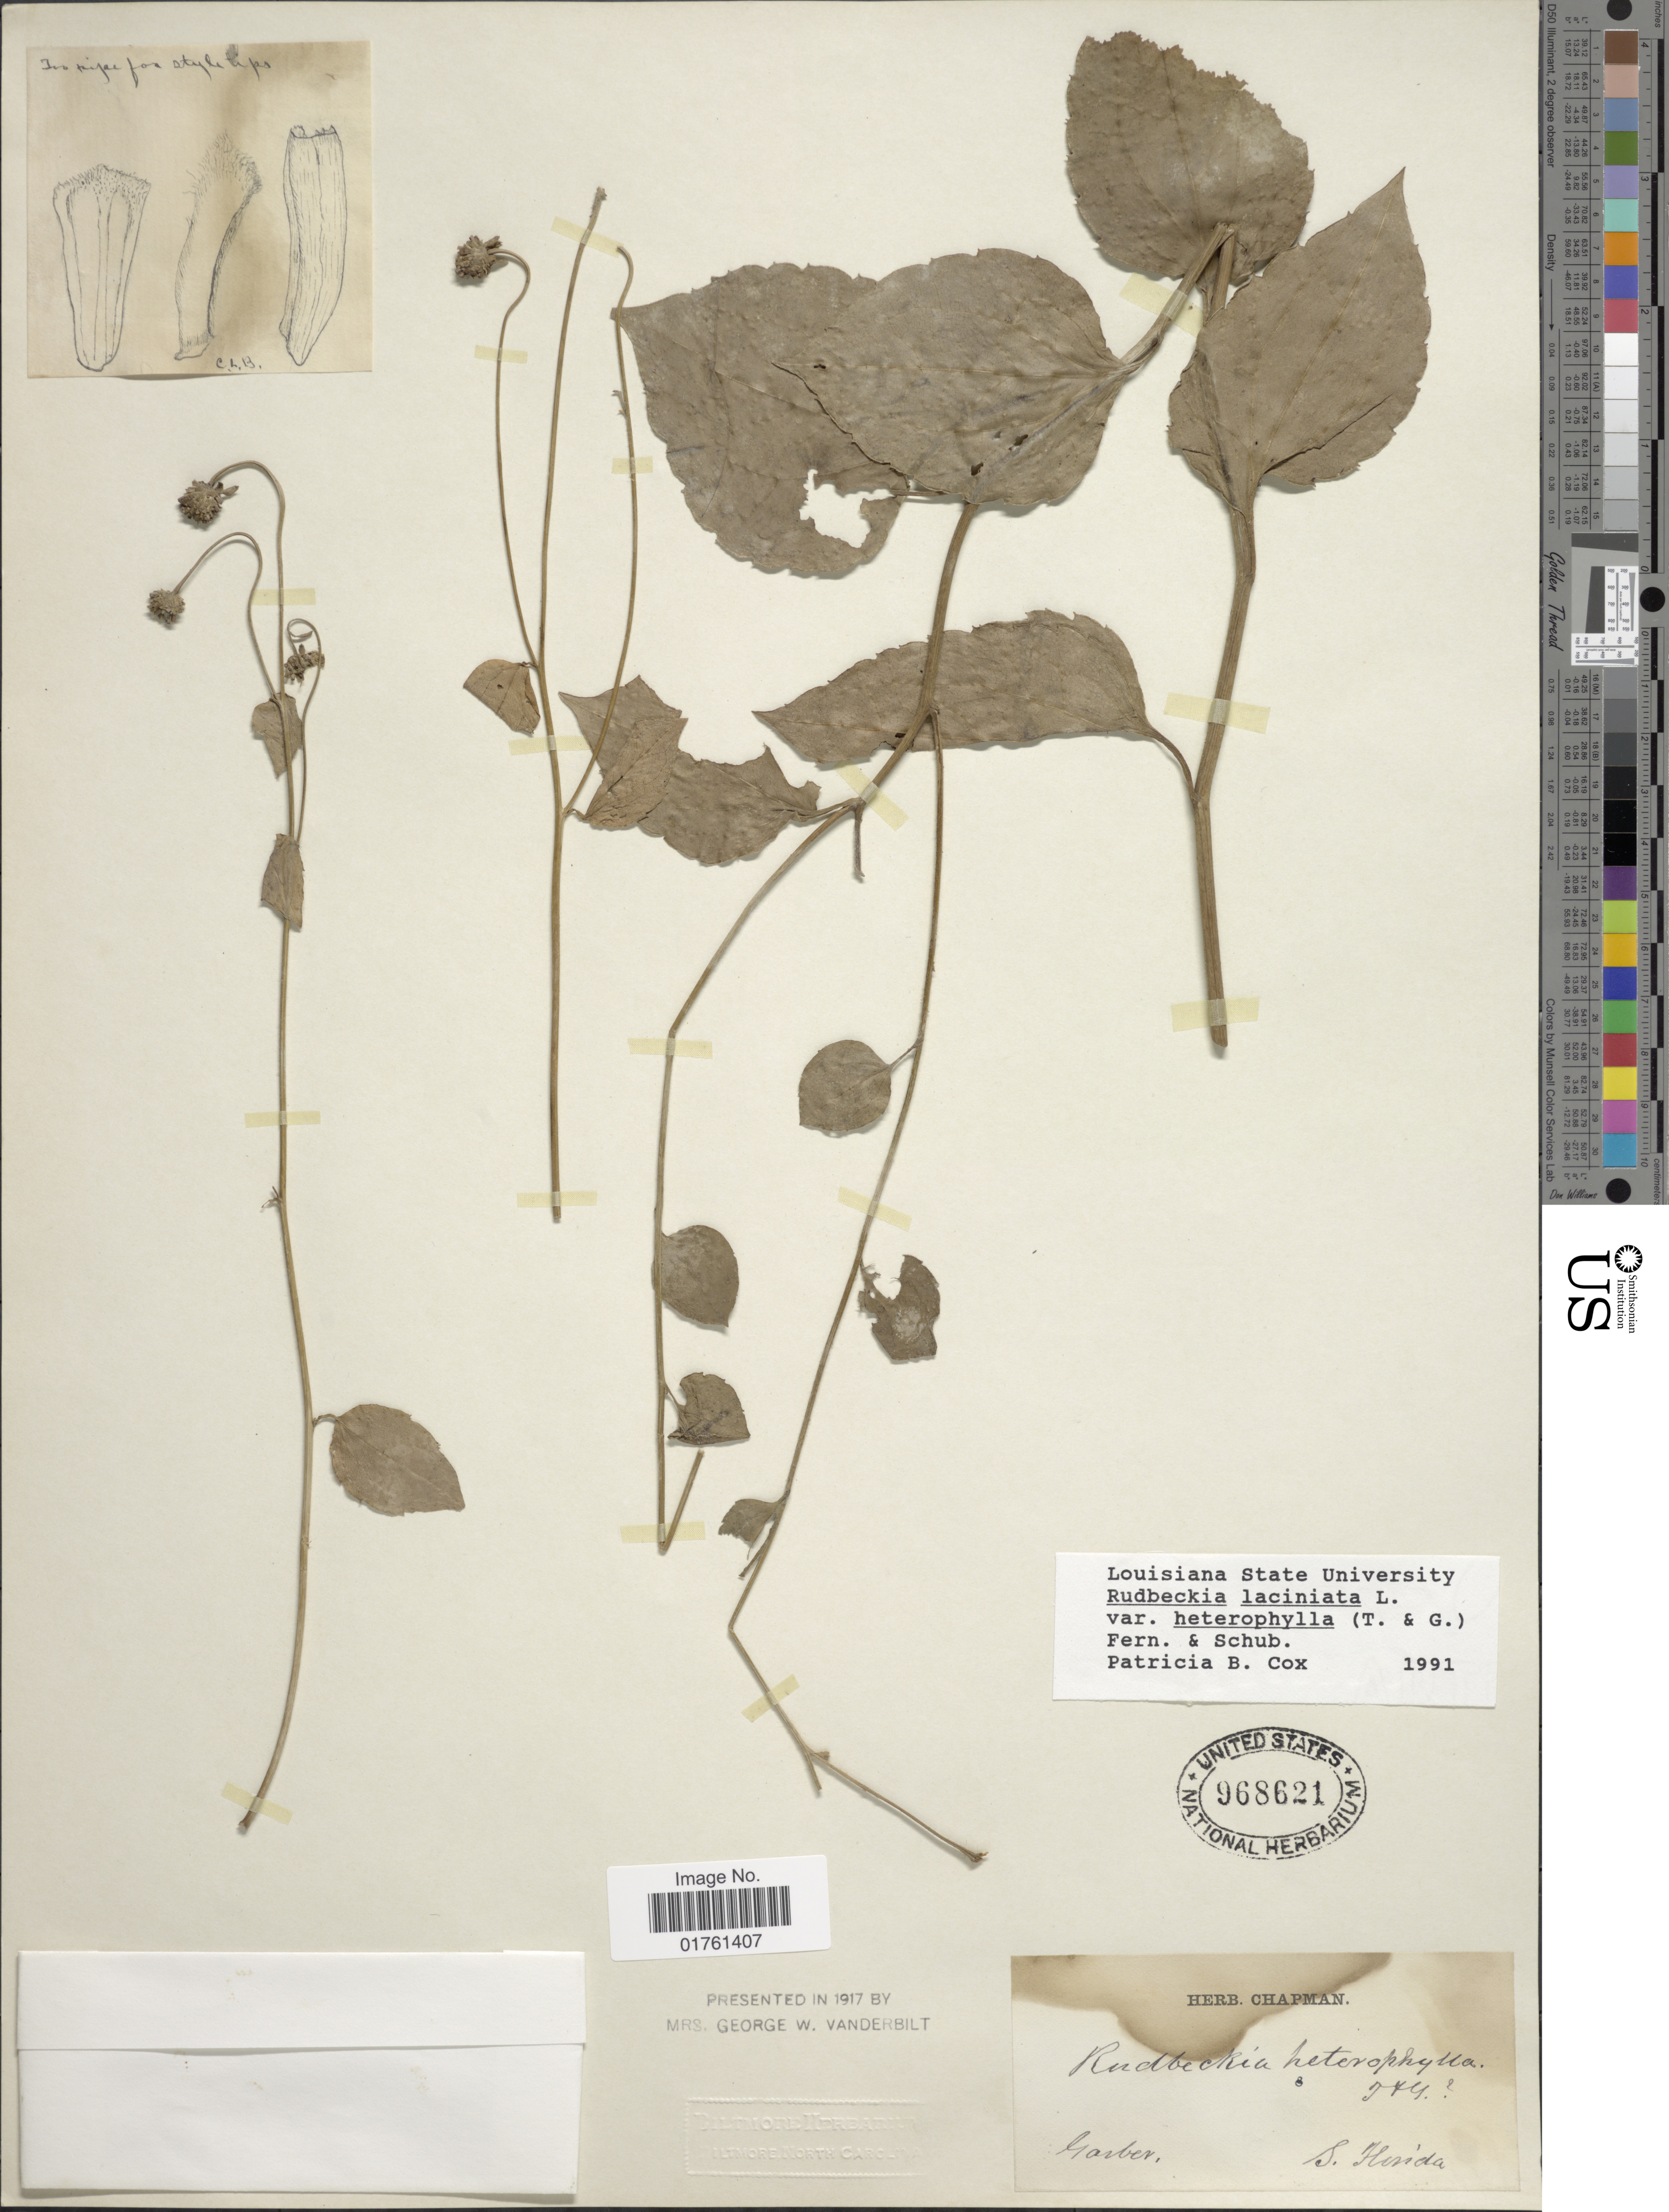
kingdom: Plantae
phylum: Tracheophyta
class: Magnoliopsida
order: Asterales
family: Asteraceae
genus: Rudbeckia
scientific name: Rudbeckia laciniata var. heterophylla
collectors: -- Garber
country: United States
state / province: Florida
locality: S. Florida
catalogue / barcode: US 968621